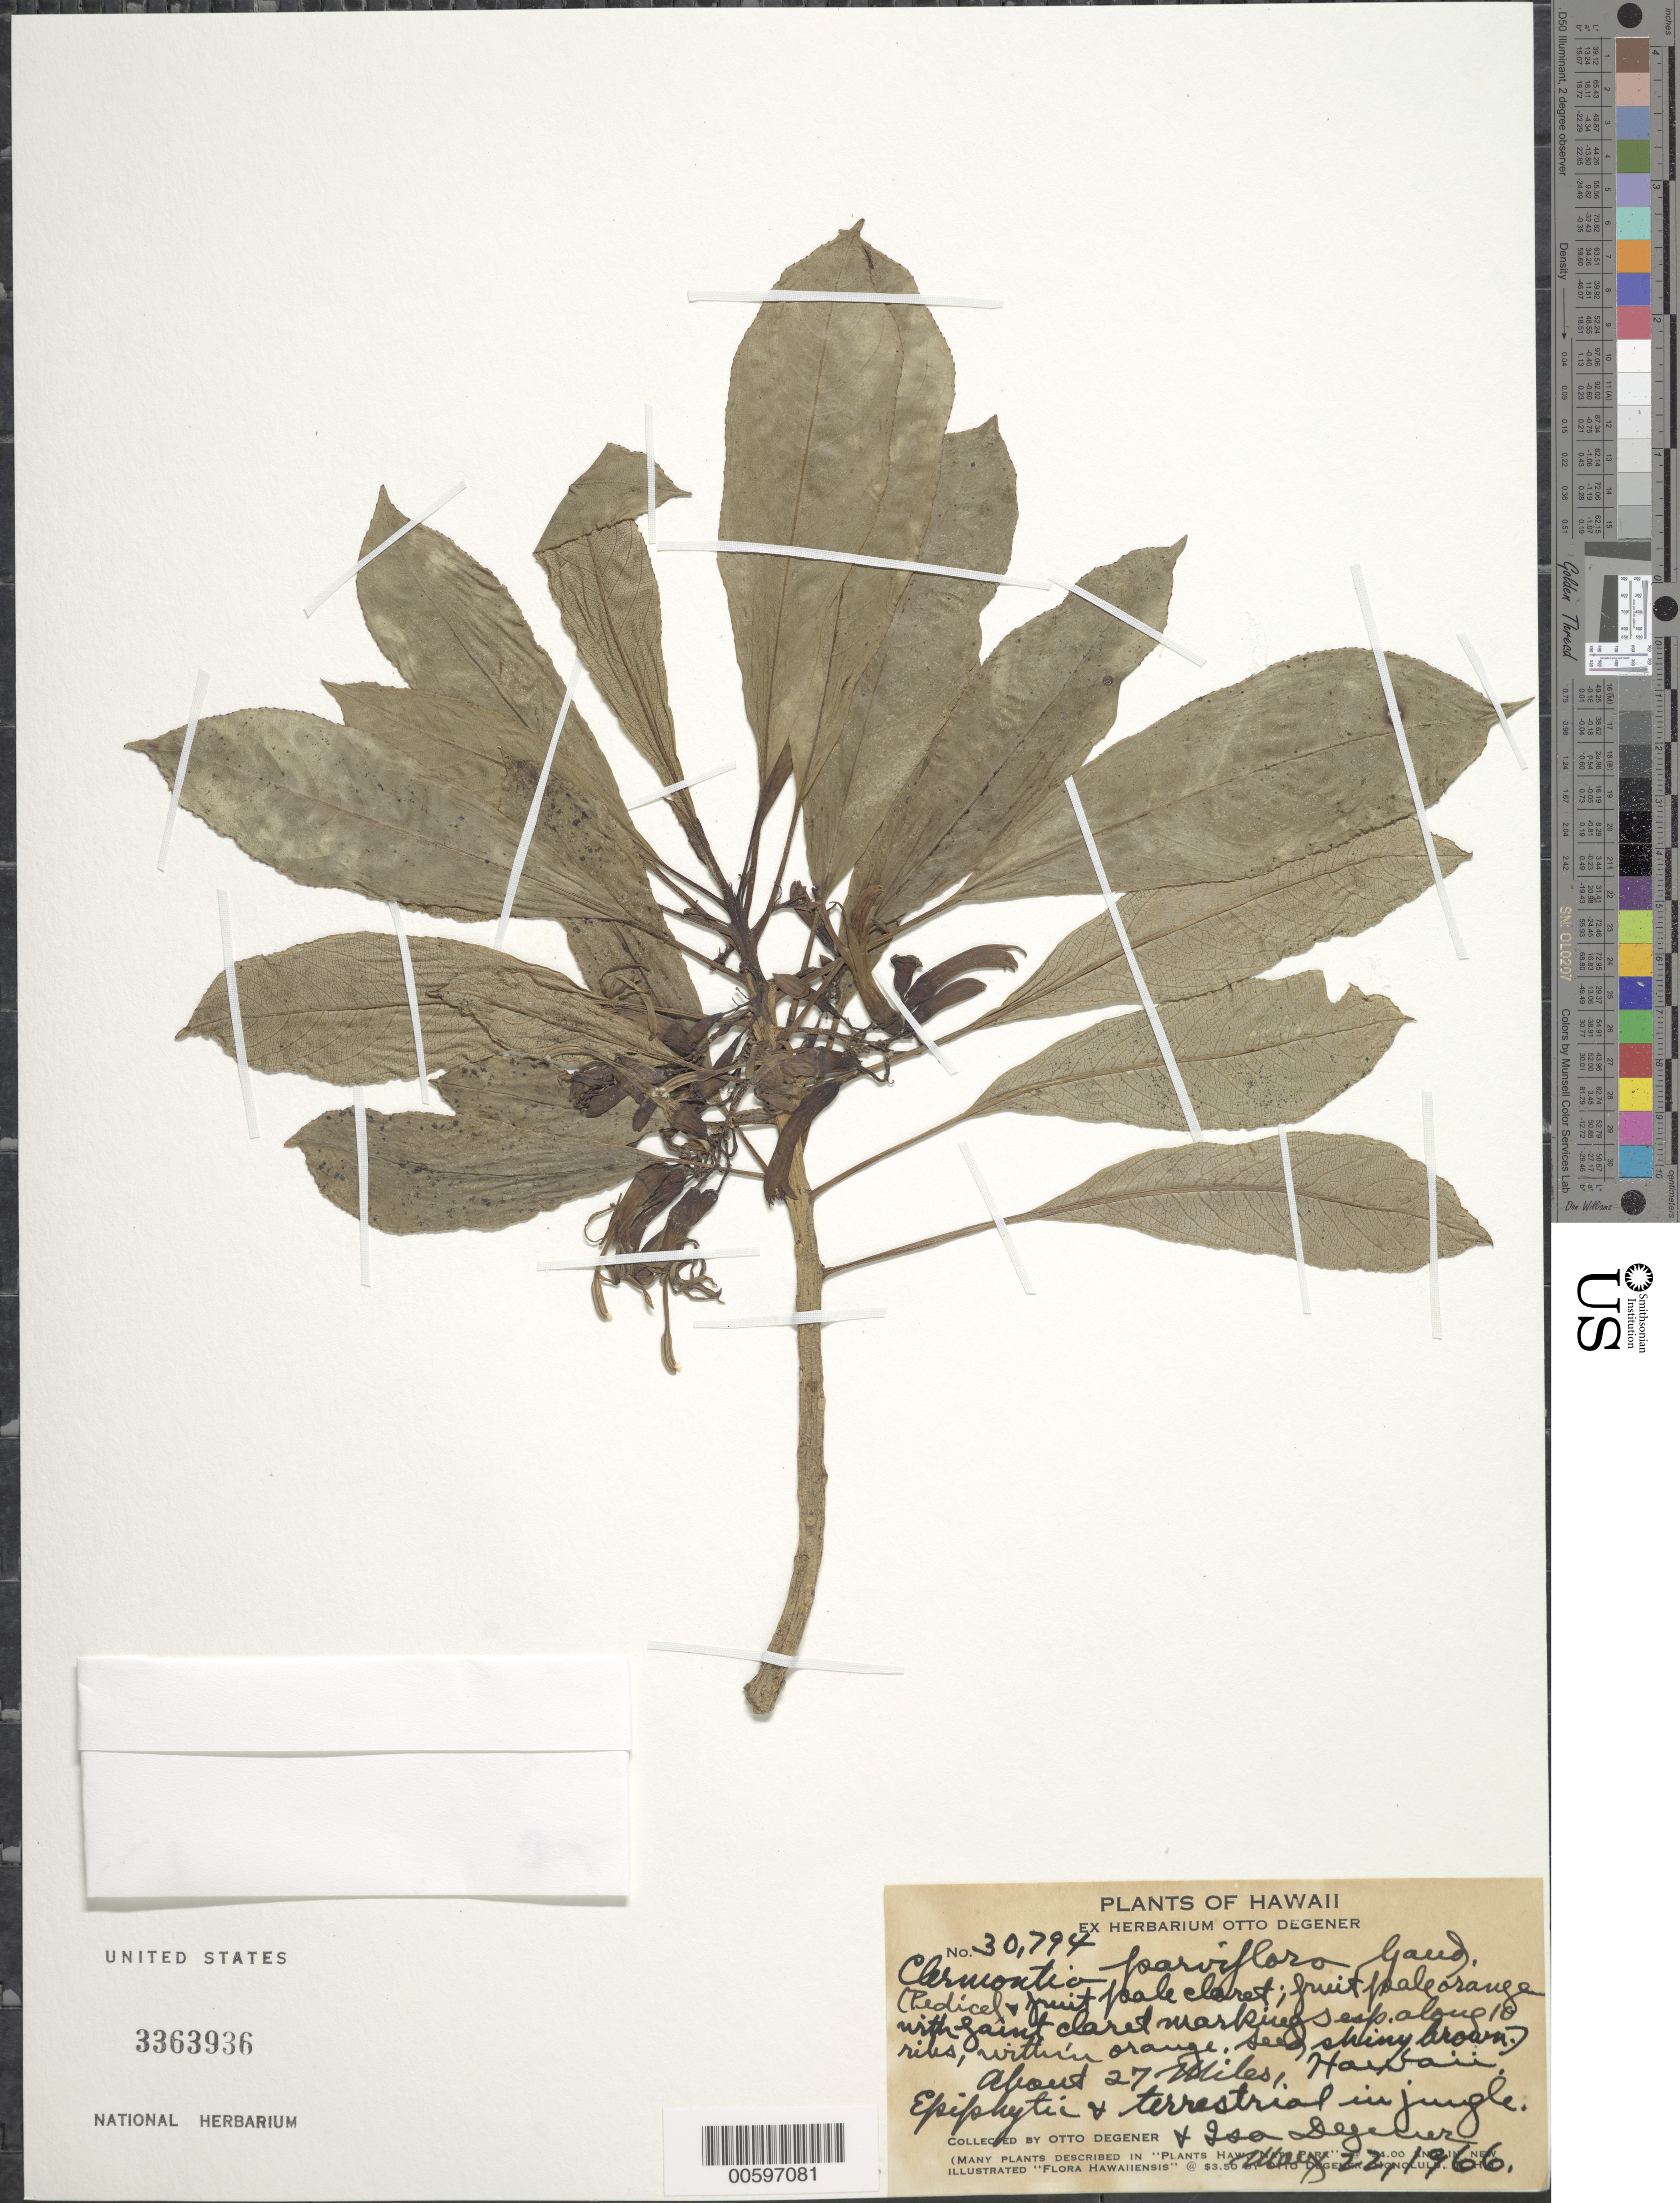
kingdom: Plantae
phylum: Tracheophyta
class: Magnoliopsida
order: Asterales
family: Campanulaceae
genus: Clermontia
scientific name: Clermontia parviflora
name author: Gaudich. ex A. Gray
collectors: O. Degener & I. Degener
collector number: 30794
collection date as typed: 22 May 1966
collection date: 1966-05-22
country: United States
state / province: Hawaii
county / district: Hawaii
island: Hawaii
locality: Ca. 27 Miles.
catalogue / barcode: US 3363936